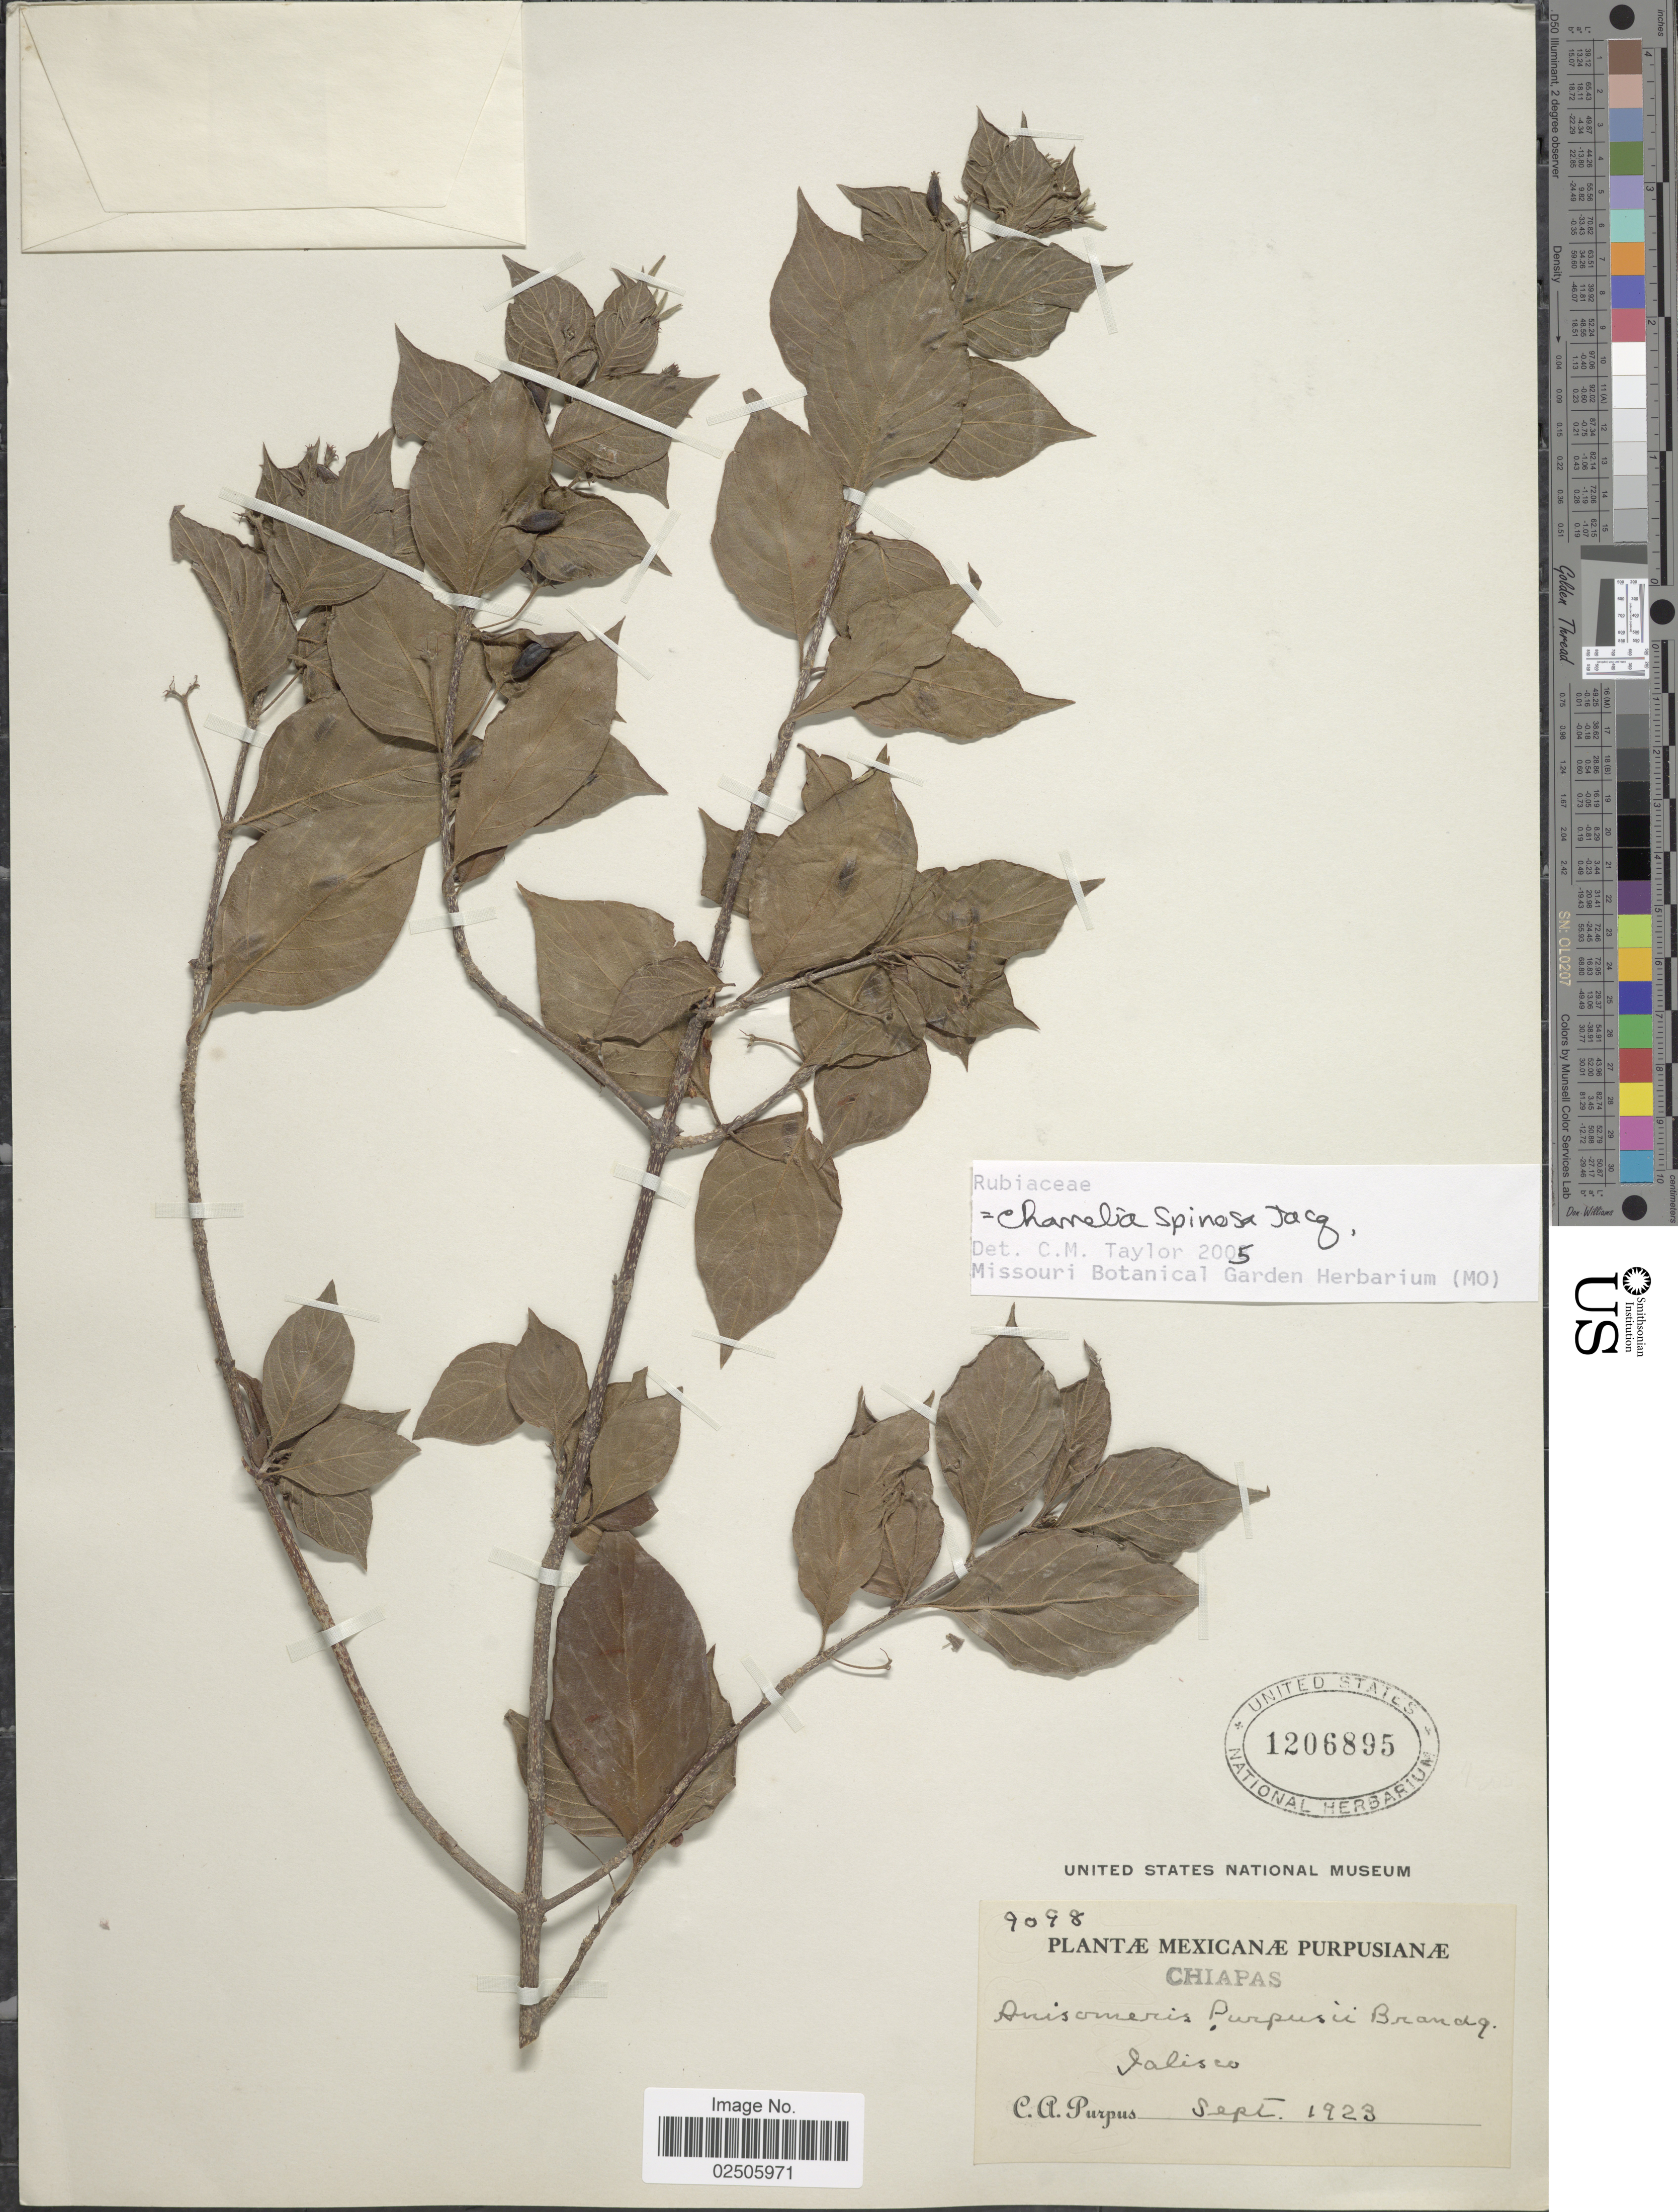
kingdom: Plantae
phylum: Tracheophyta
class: Magnoliopsida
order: Gentianales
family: Rubiaceae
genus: Chomelia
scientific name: Chomelia spinosa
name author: Jacq.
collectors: C. A. Purpus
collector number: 9098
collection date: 1923-09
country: Mexico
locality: Chiapas, Jalisco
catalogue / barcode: US 1206895